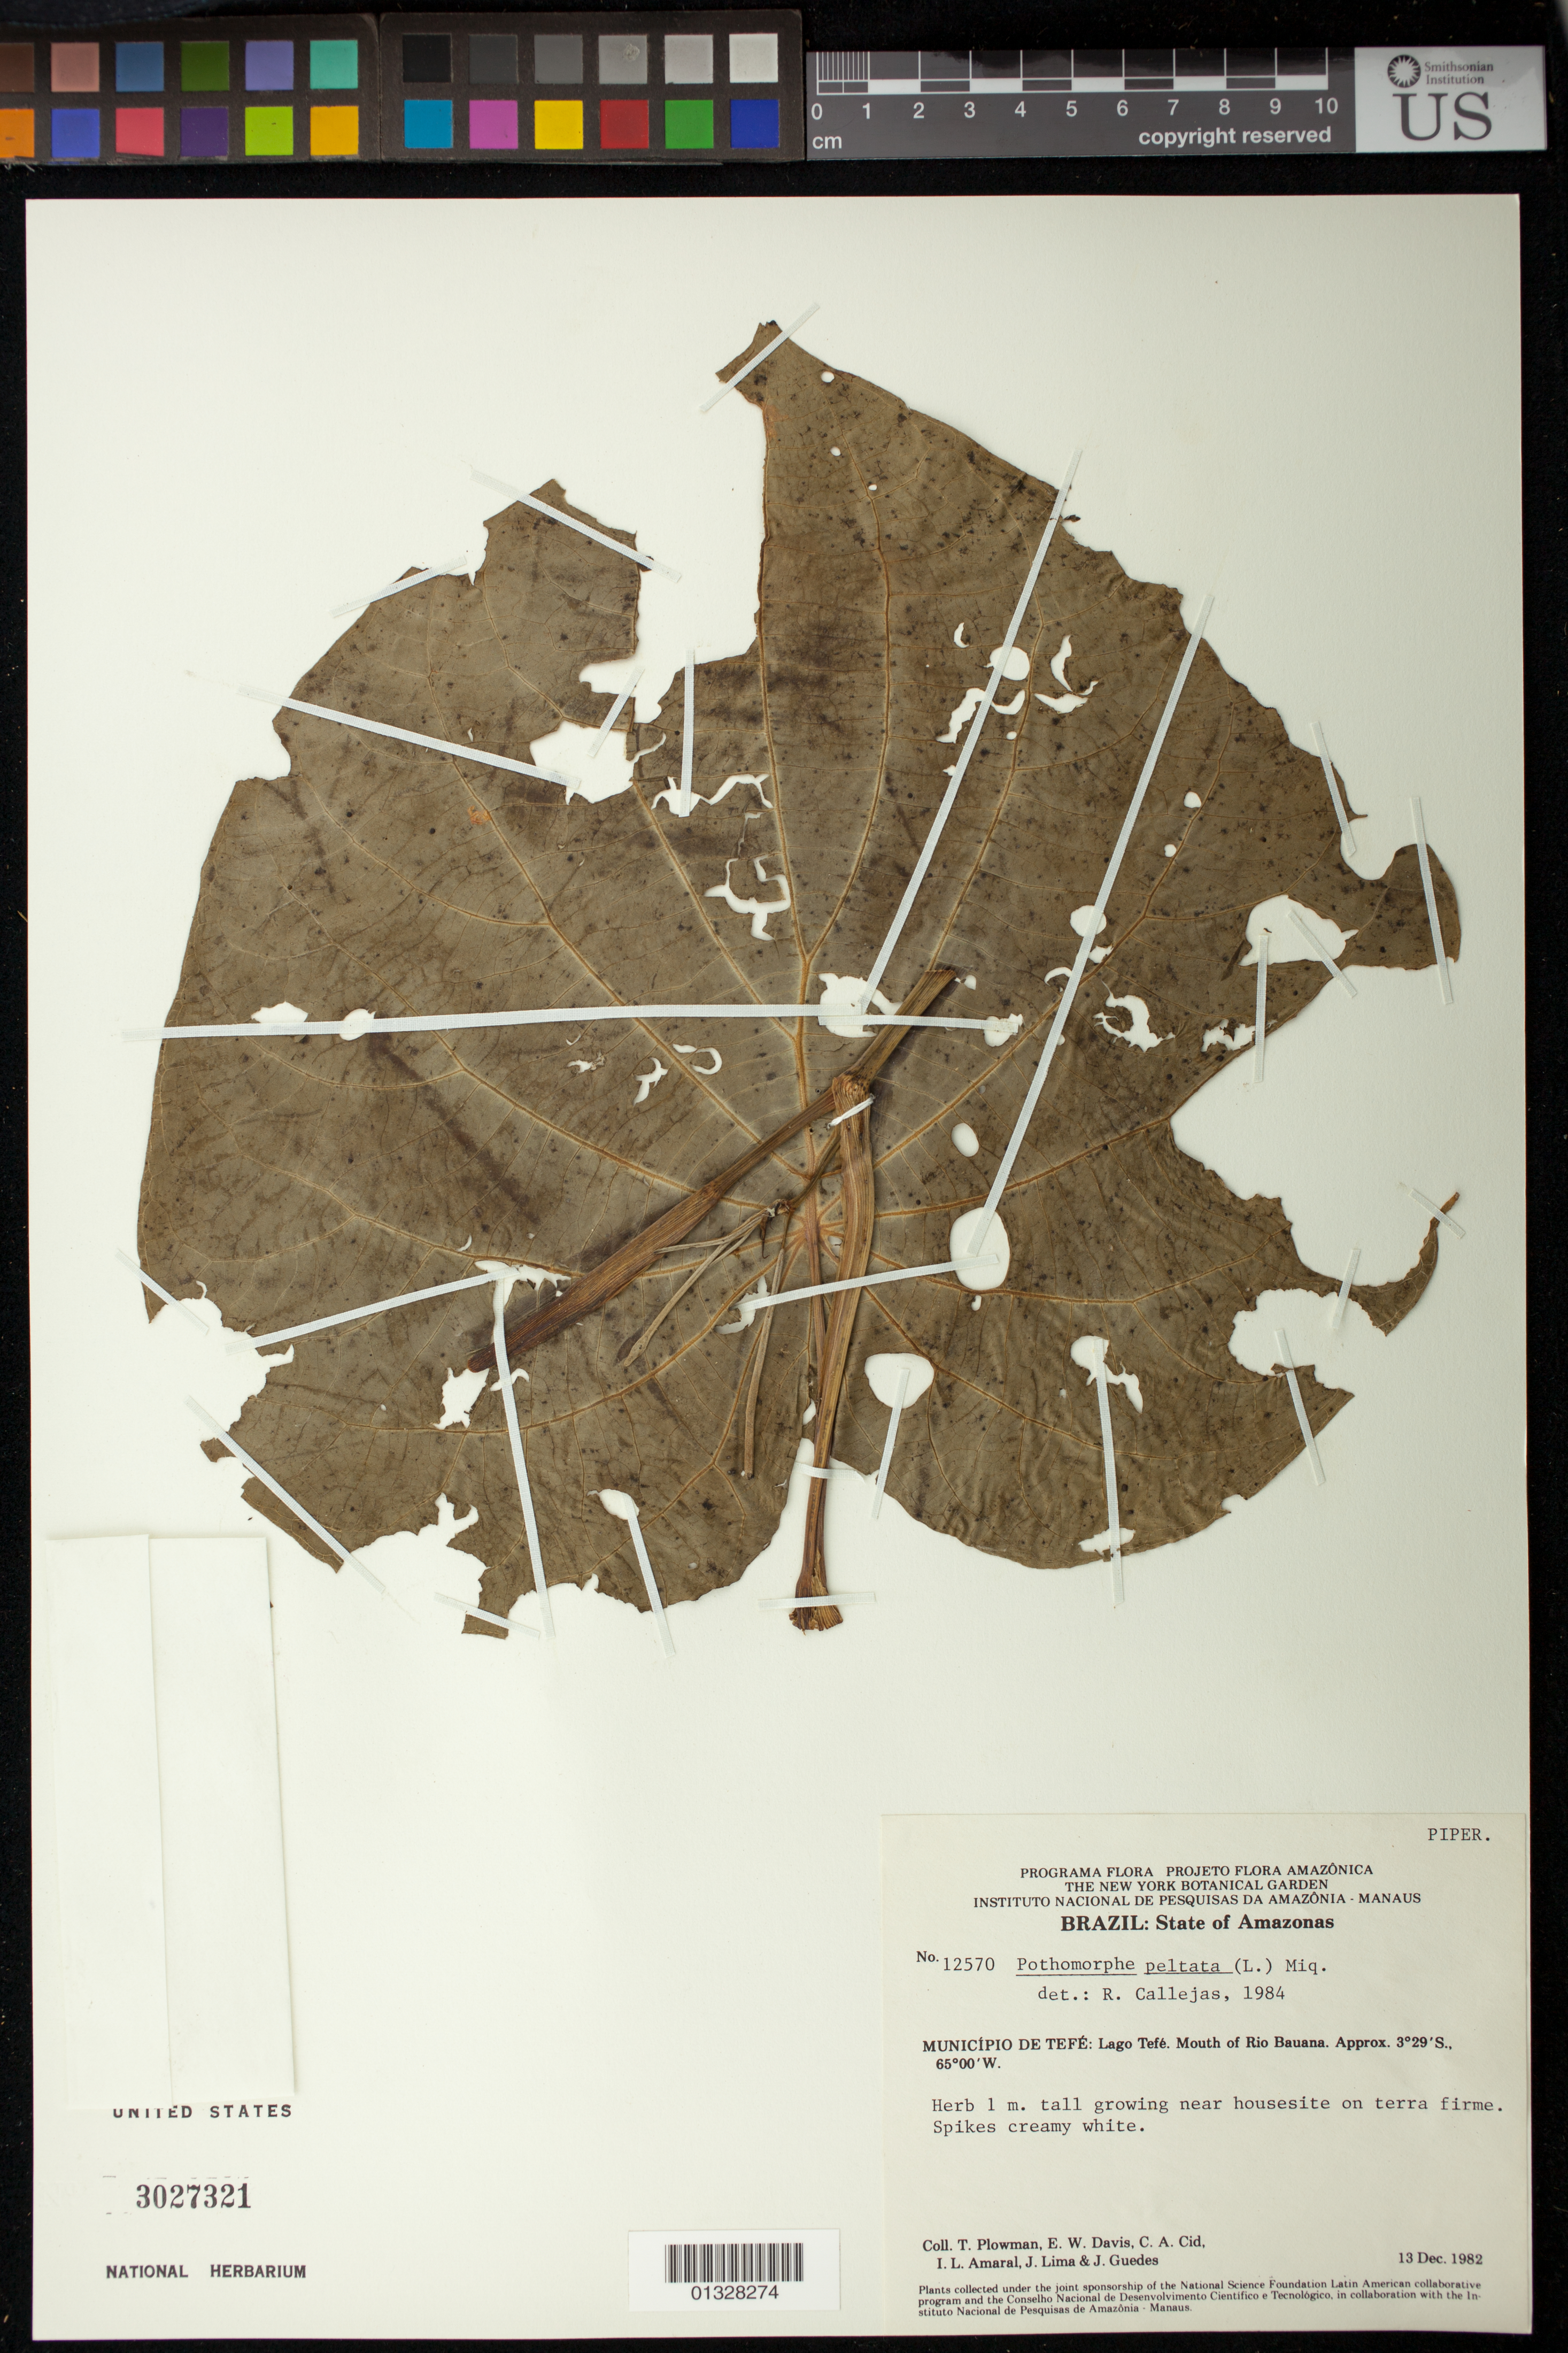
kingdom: Plantae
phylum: Tracheophyta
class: Magnoliopsida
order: Piperales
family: Piperaceae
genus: Piper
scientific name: Piper peltatum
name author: L.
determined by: Strong, M. T., (US), Smithsonian Institution - National Museum of Natural History (UNITED STATES)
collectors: T. Plowman, E. W. Davis, C. A. Cid Ferreira, I. L. Amaral, J. Lima & J. Guedes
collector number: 12570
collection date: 1982-12-13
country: Brazil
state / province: Amazonas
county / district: Tefé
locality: Lago Tefé. Mouth of Rio Bauana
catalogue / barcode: US 3027321